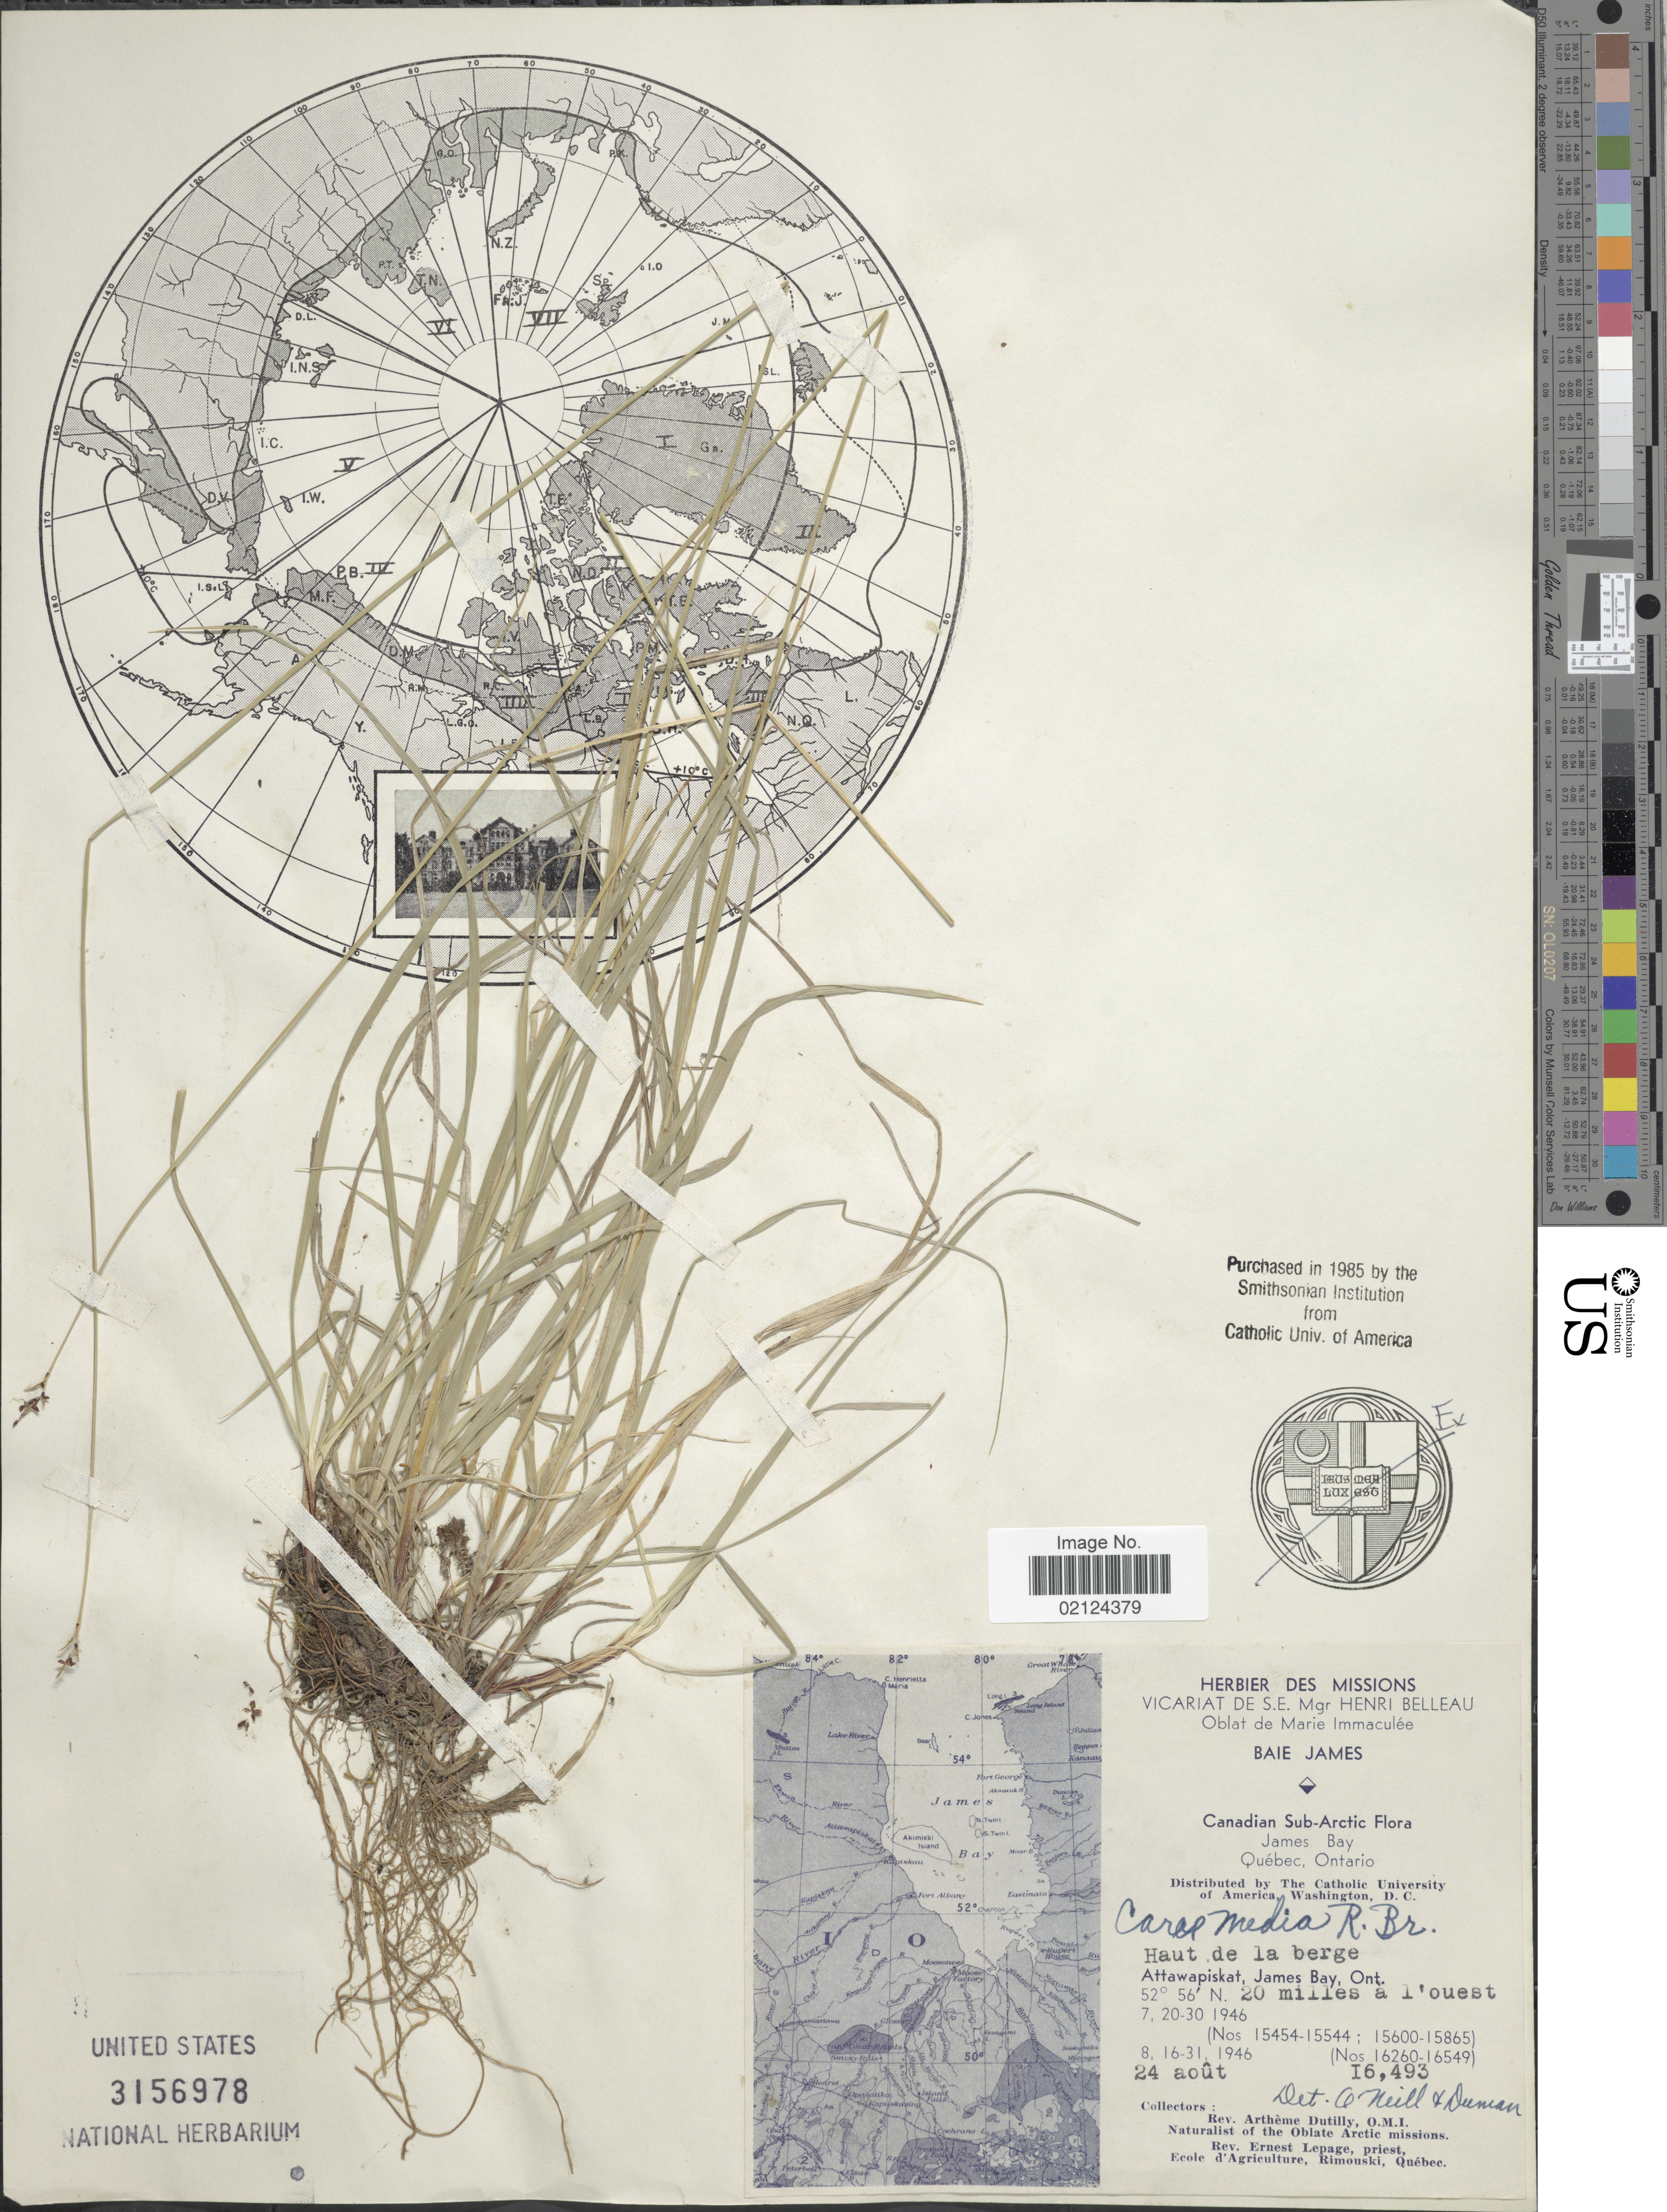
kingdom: Plantae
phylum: Tracheophyta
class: Liliopsida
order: Poales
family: Cyperaceae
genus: Carex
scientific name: Carex media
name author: R. Br.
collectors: A. Dutilly & E. Lepage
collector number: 16493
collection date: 1946-08-24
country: Canada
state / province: Ontario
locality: Baie James. Canadian Sub-Arctic, James Bay, Quebec, Ontario. [unsure placement] Attawapiskat, James Bay, Haut de la berge 20 miles l' ouest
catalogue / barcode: US 3156978